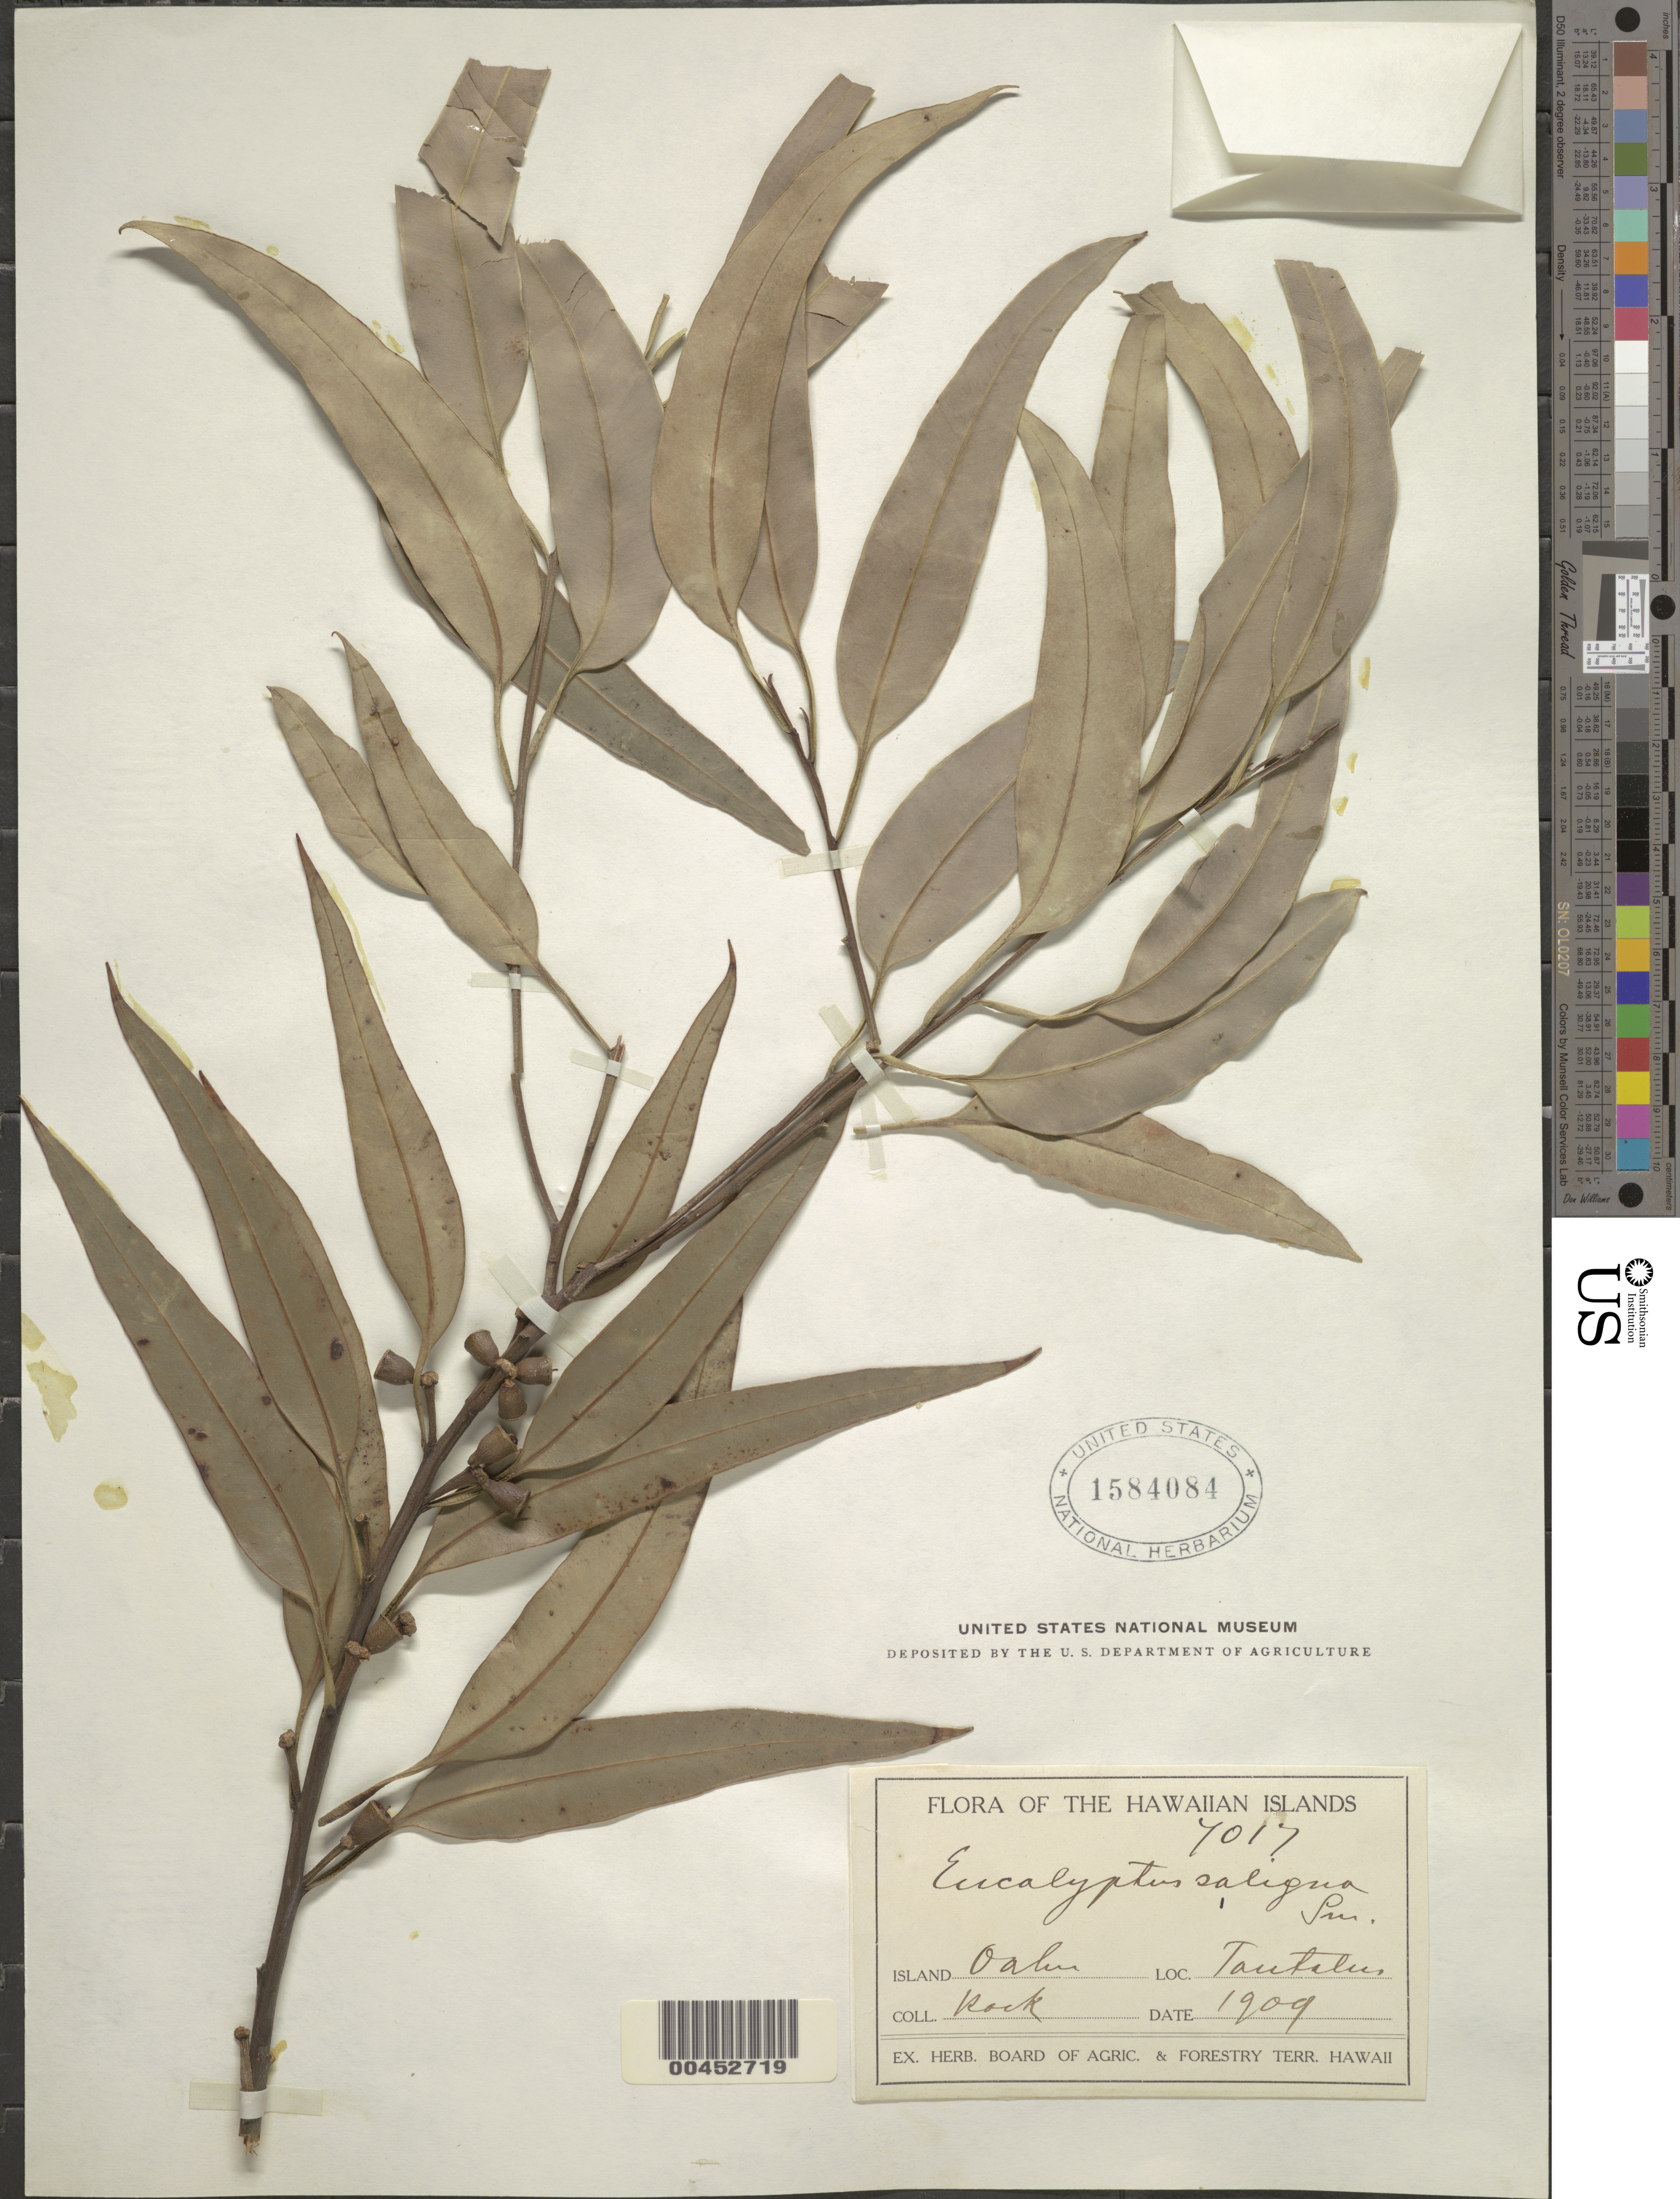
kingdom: Plantae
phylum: Tracheophyta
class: Magnoliopsida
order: Myrtales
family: Myrtaceae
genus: Eucalyptus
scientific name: Eucalyptus saligna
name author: Sm.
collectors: J. F. Rock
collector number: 7017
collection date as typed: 1909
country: United States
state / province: Hawaii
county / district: Honolulu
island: Oahu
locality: Tantalus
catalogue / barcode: US 1584084